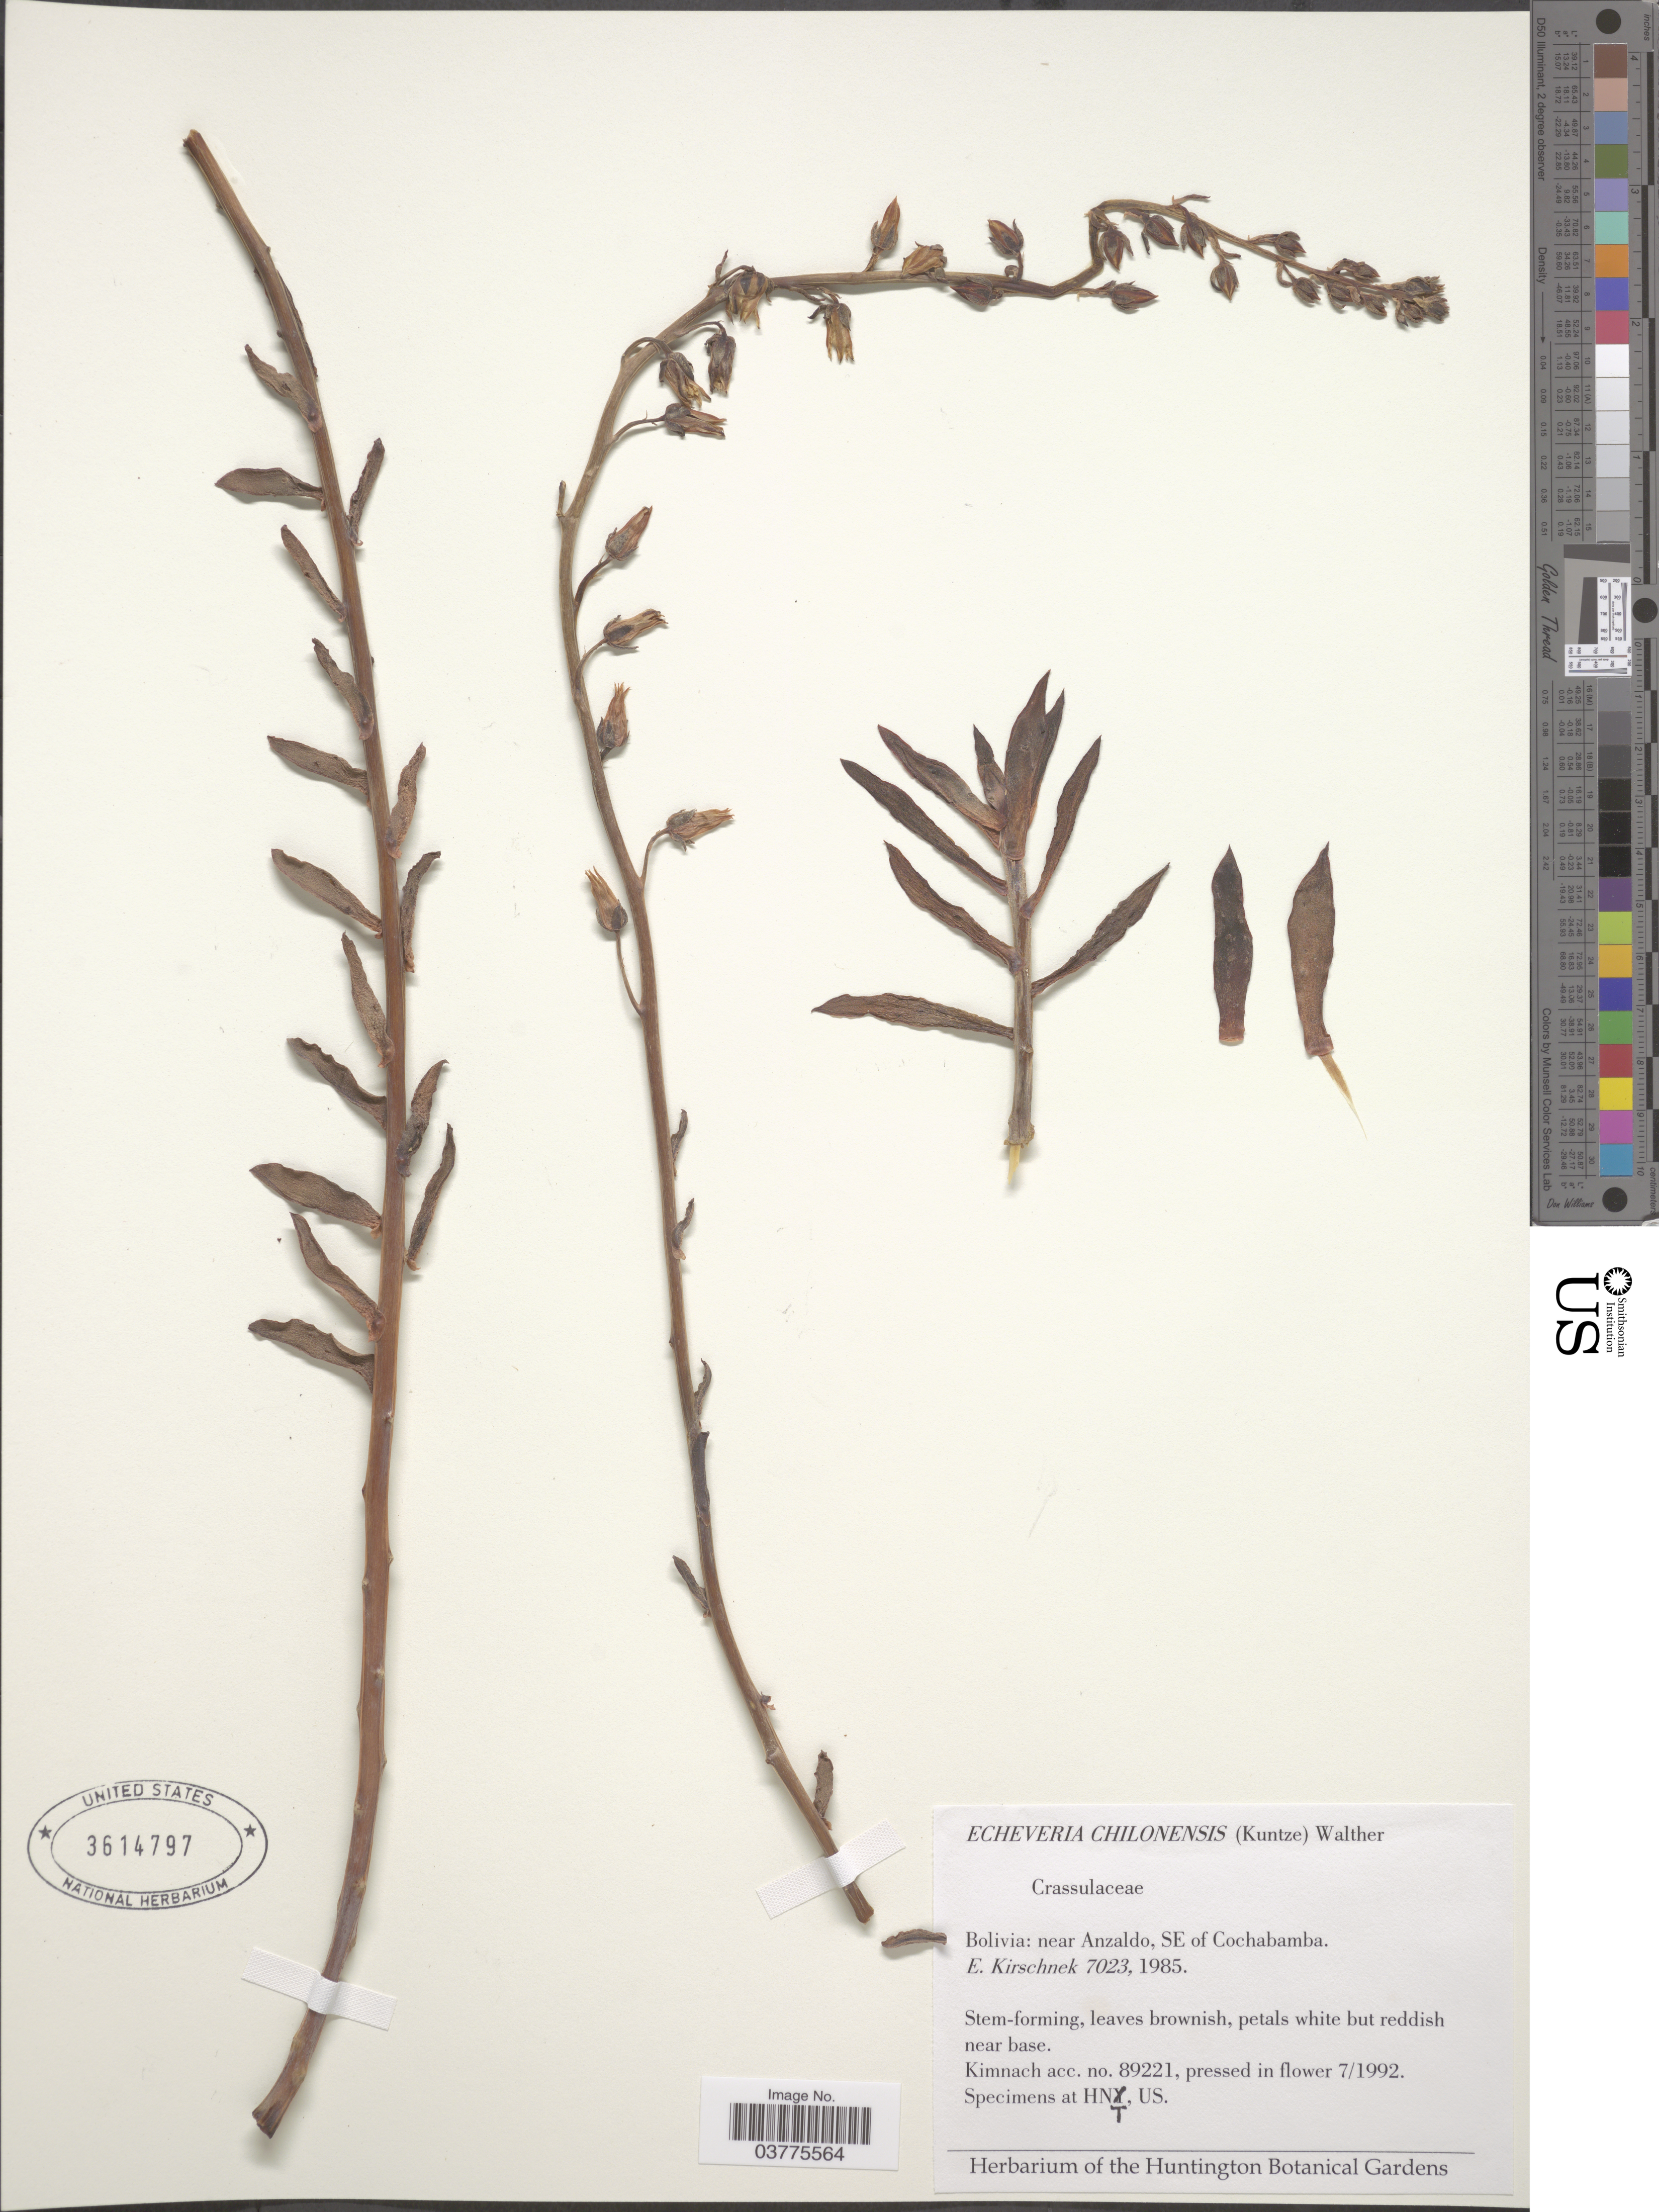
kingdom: Plantae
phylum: Tracheophyta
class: Magnoliopsida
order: Saxifragales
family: Crassulaceae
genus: Echeveria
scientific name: Echeveria chilonensis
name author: (Kuntze) E. Walther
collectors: E. Kirschnek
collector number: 7023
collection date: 1985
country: Bolivia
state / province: Cochabamba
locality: Near Anzaldo, SE of Cochabamba.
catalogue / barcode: US 3614797